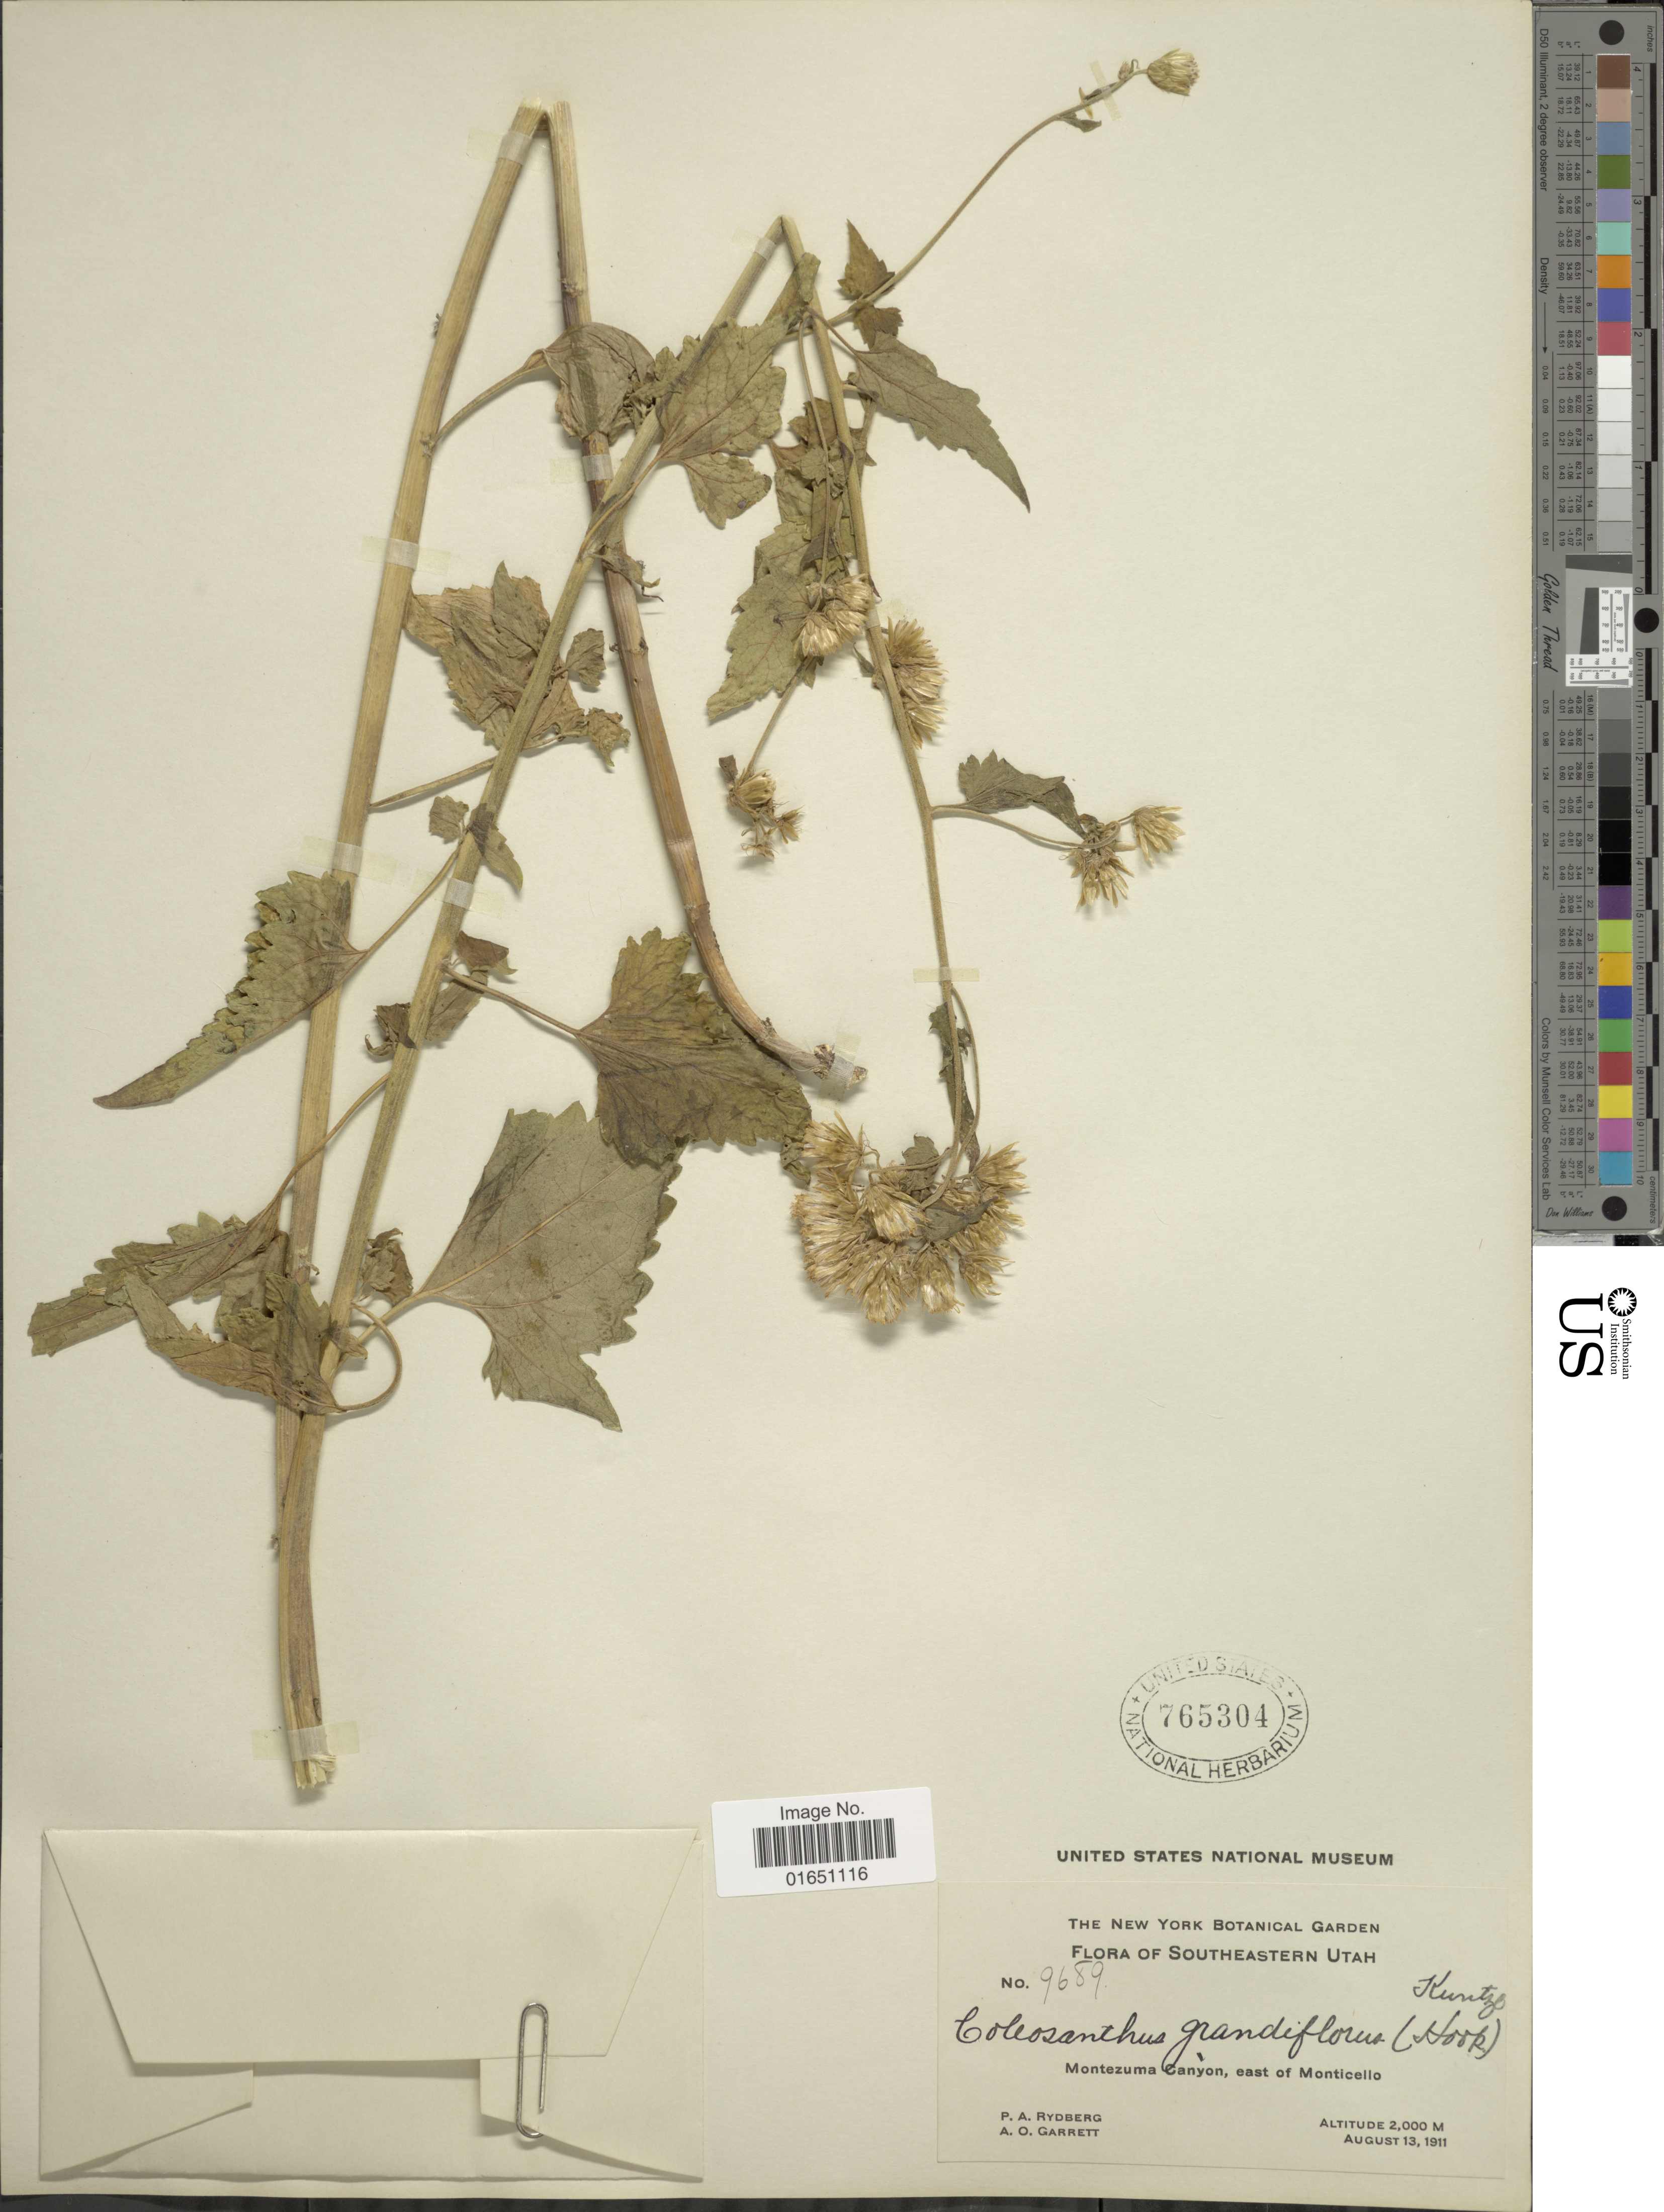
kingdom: Plantae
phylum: Tracheophyta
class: Magnoliopsida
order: Asterales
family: Asteraceae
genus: Brickellia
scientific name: Brickellia grandiflora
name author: (Hook.) Nutt.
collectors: P. A. Rydberg & A. O. Garrett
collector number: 9689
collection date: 1911-08-13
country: United States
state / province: Utah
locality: Southeastern Utah, Montezuma Canyon, east of Monticello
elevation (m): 2000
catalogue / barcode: US 765304